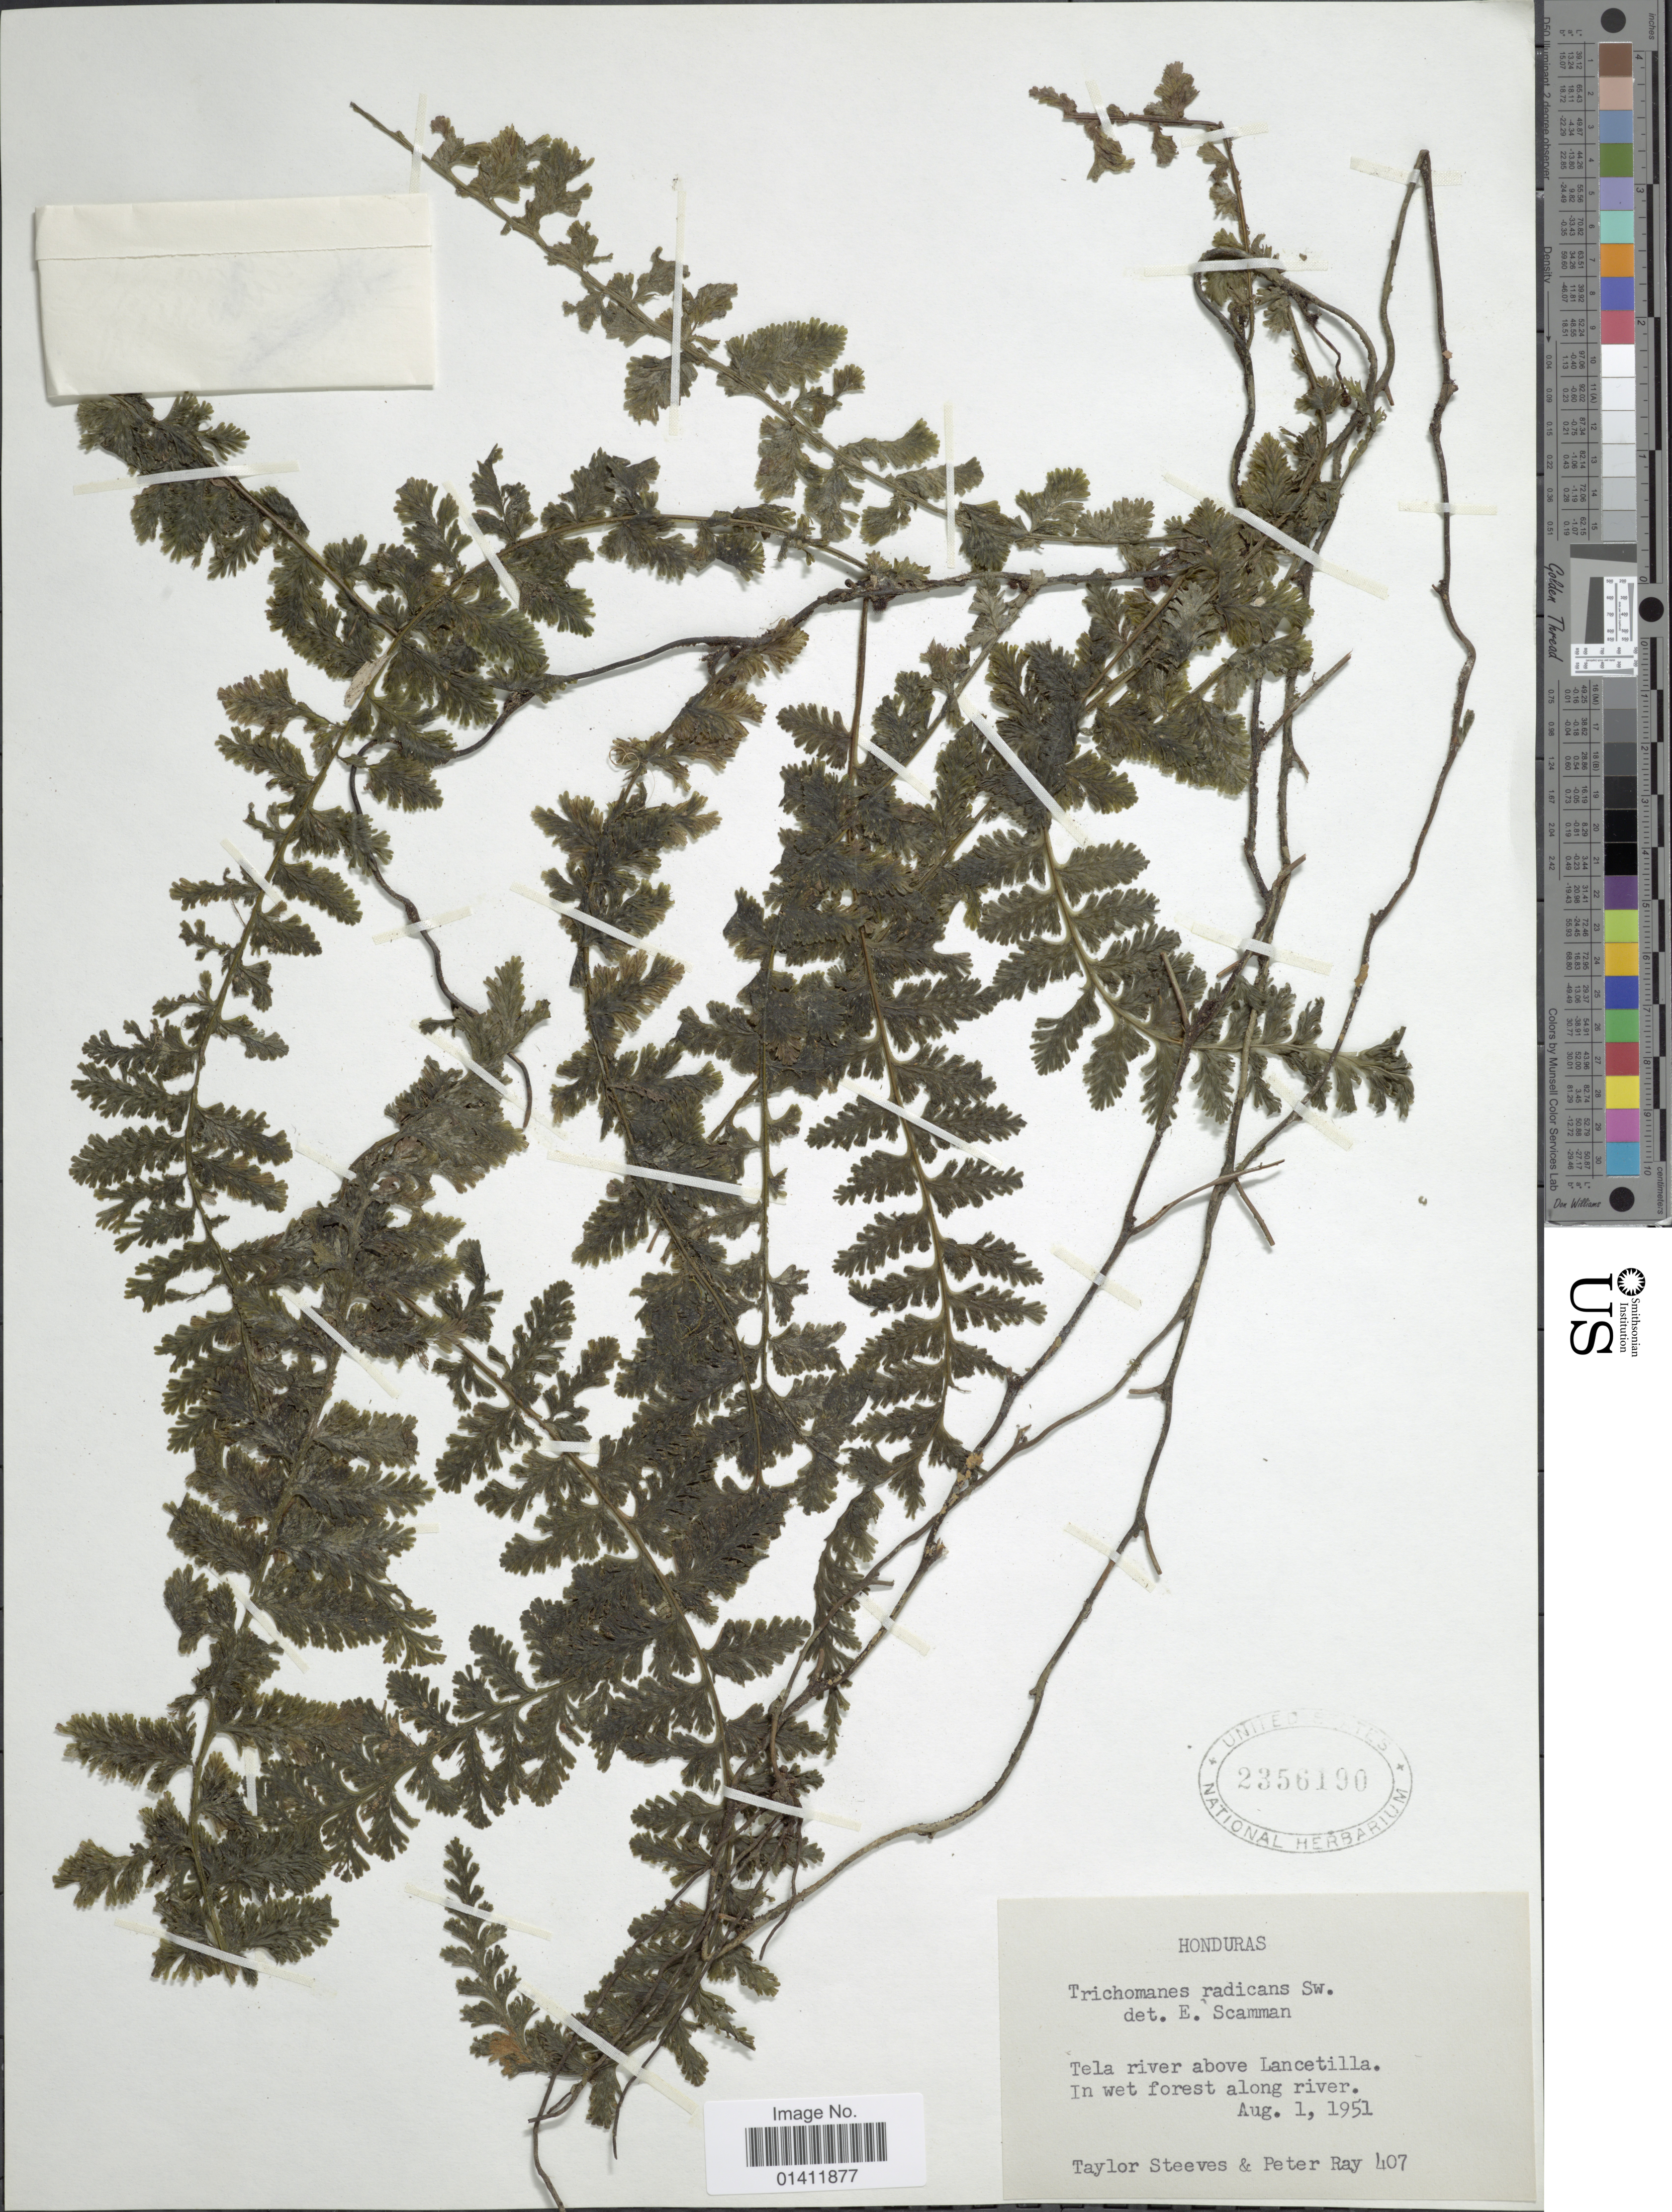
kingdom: Plantae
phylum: Tracheophyta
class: Polypodiopsida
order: Hymenophyllales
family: Hymenophyllaceae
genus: Vandenboschia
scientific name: Vandenboschia radicans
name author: (Sw.) Copel.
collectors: S. Taylor & R. Peter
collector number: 407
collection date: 1951-08-01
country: Honduras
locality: Tela river above Lancetilla. In wet forest along river.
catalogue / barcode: US 2356190